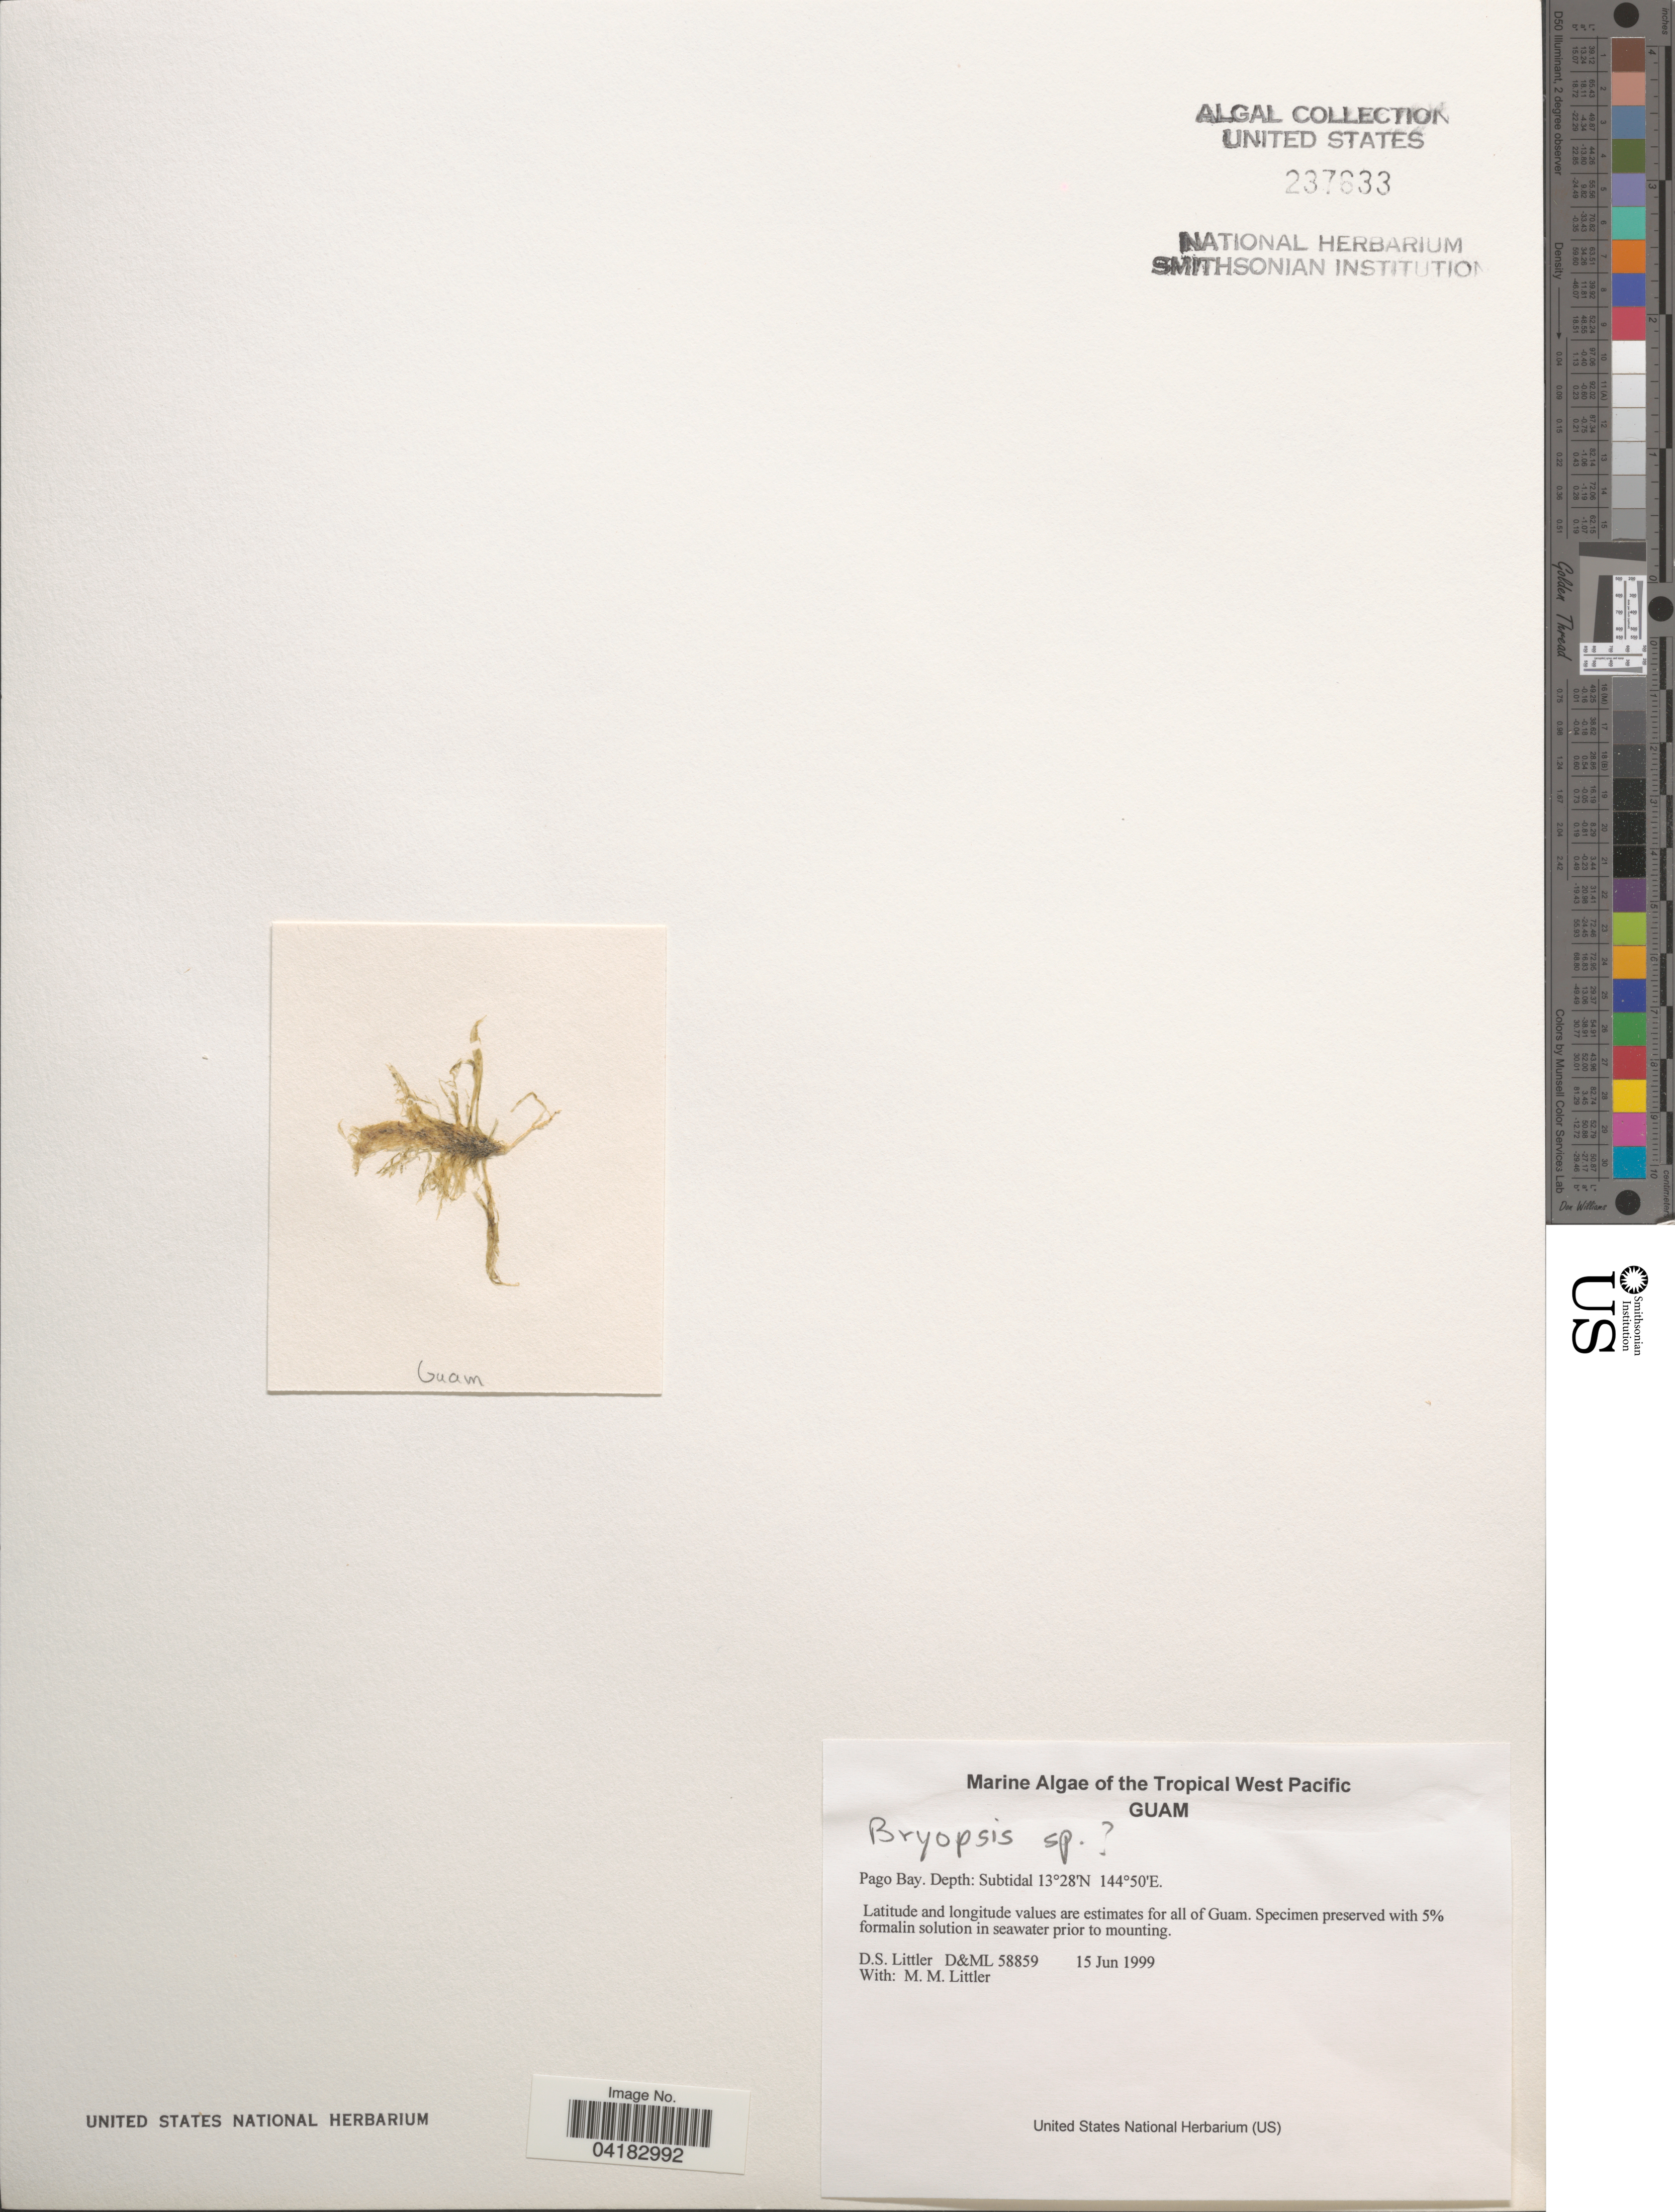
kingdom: Plantae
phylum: Chlorophyta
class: Ulvophyceae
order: Bryopsidales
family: Bryopsidaceae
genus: Bryopsis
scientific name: Bryopsis sp.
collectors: D. S. Littler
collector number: D&ML58859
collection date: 1999-06-15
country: Guam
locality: Tropical West Pacific. Pago Bay.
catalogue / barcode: US 237633